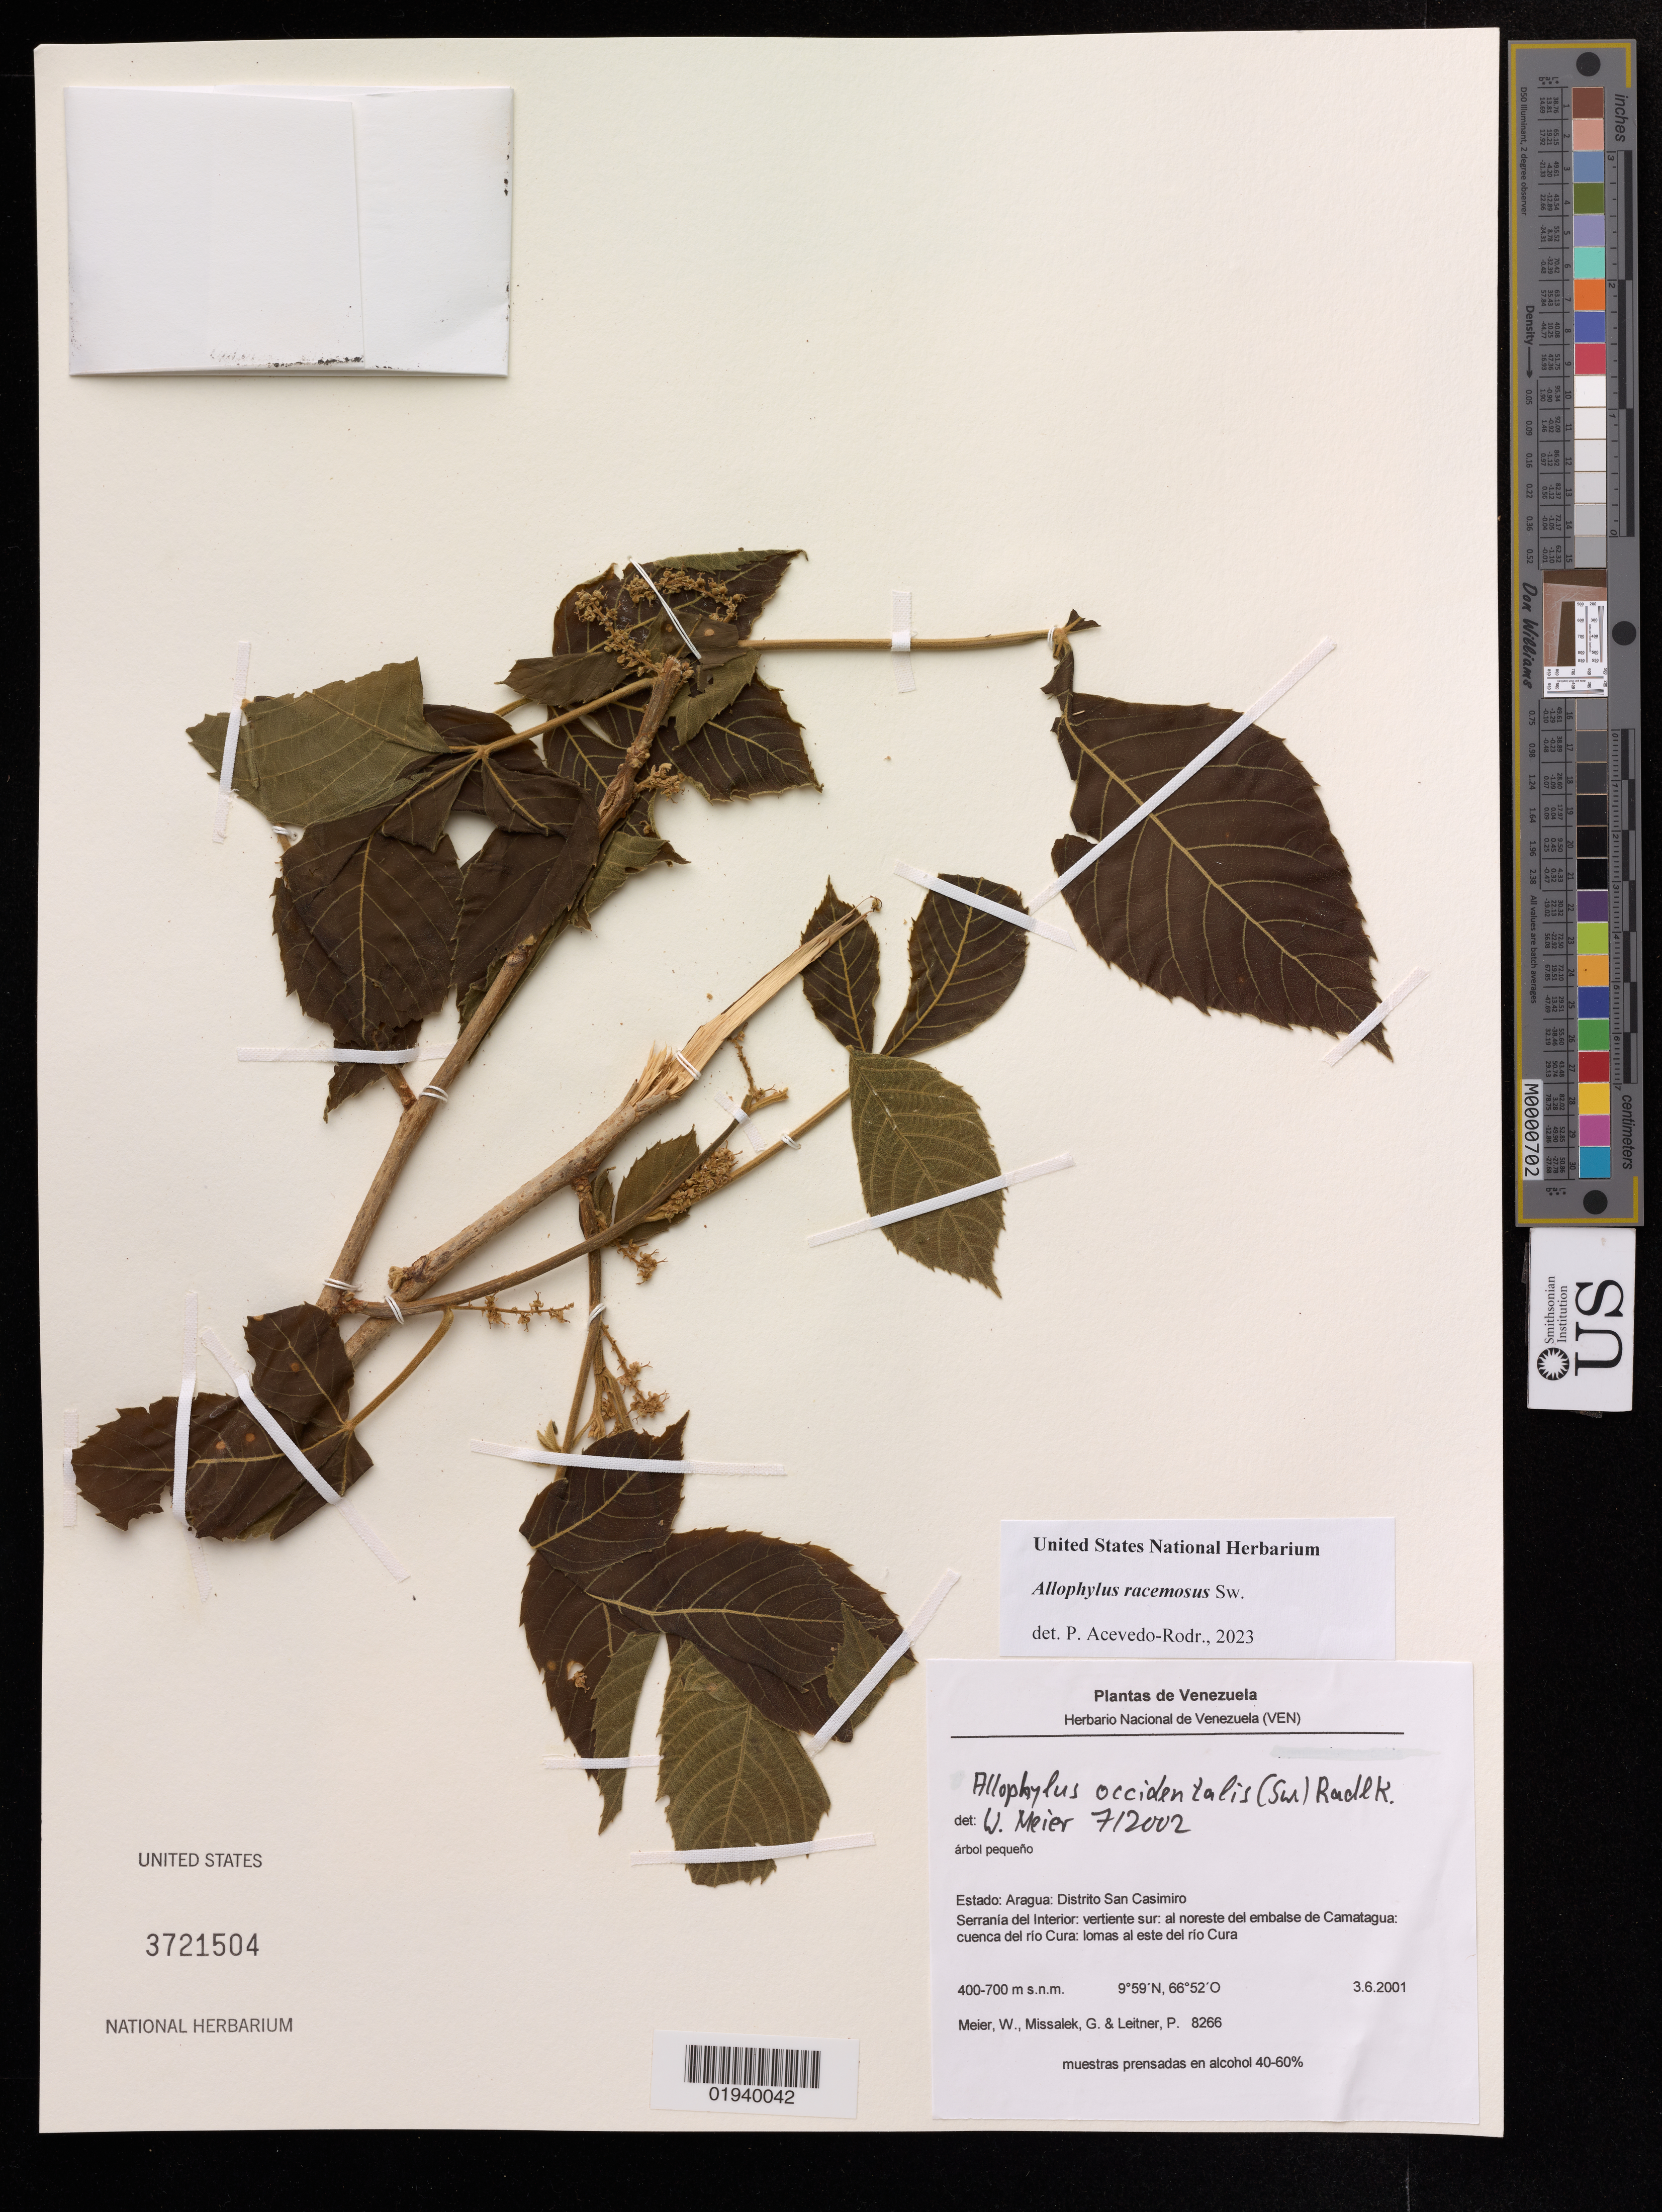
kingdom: Plantae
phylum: Tracheophyta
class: Magnoliopsida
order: Sapindales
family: Sapindaceae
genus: Allophylus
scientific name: Allophylus racemosus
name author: Sw.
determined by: Acevedo-Rodriguez, P., (US), Smithsonian Institution - National Museum of Natural History (UNITED STATES)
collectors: W. Meier, G. Missalek & P. Leitner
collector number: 8266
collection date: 2001-06-03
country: Venezuela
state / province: Aragua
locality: Distrito San Casimiro. Serrania del Interior; vertiente sur; al noreste del embalse de Camatagua; cuenca del río Cura; lomas al este del río Cura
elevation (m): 400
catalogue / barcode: US 3721504